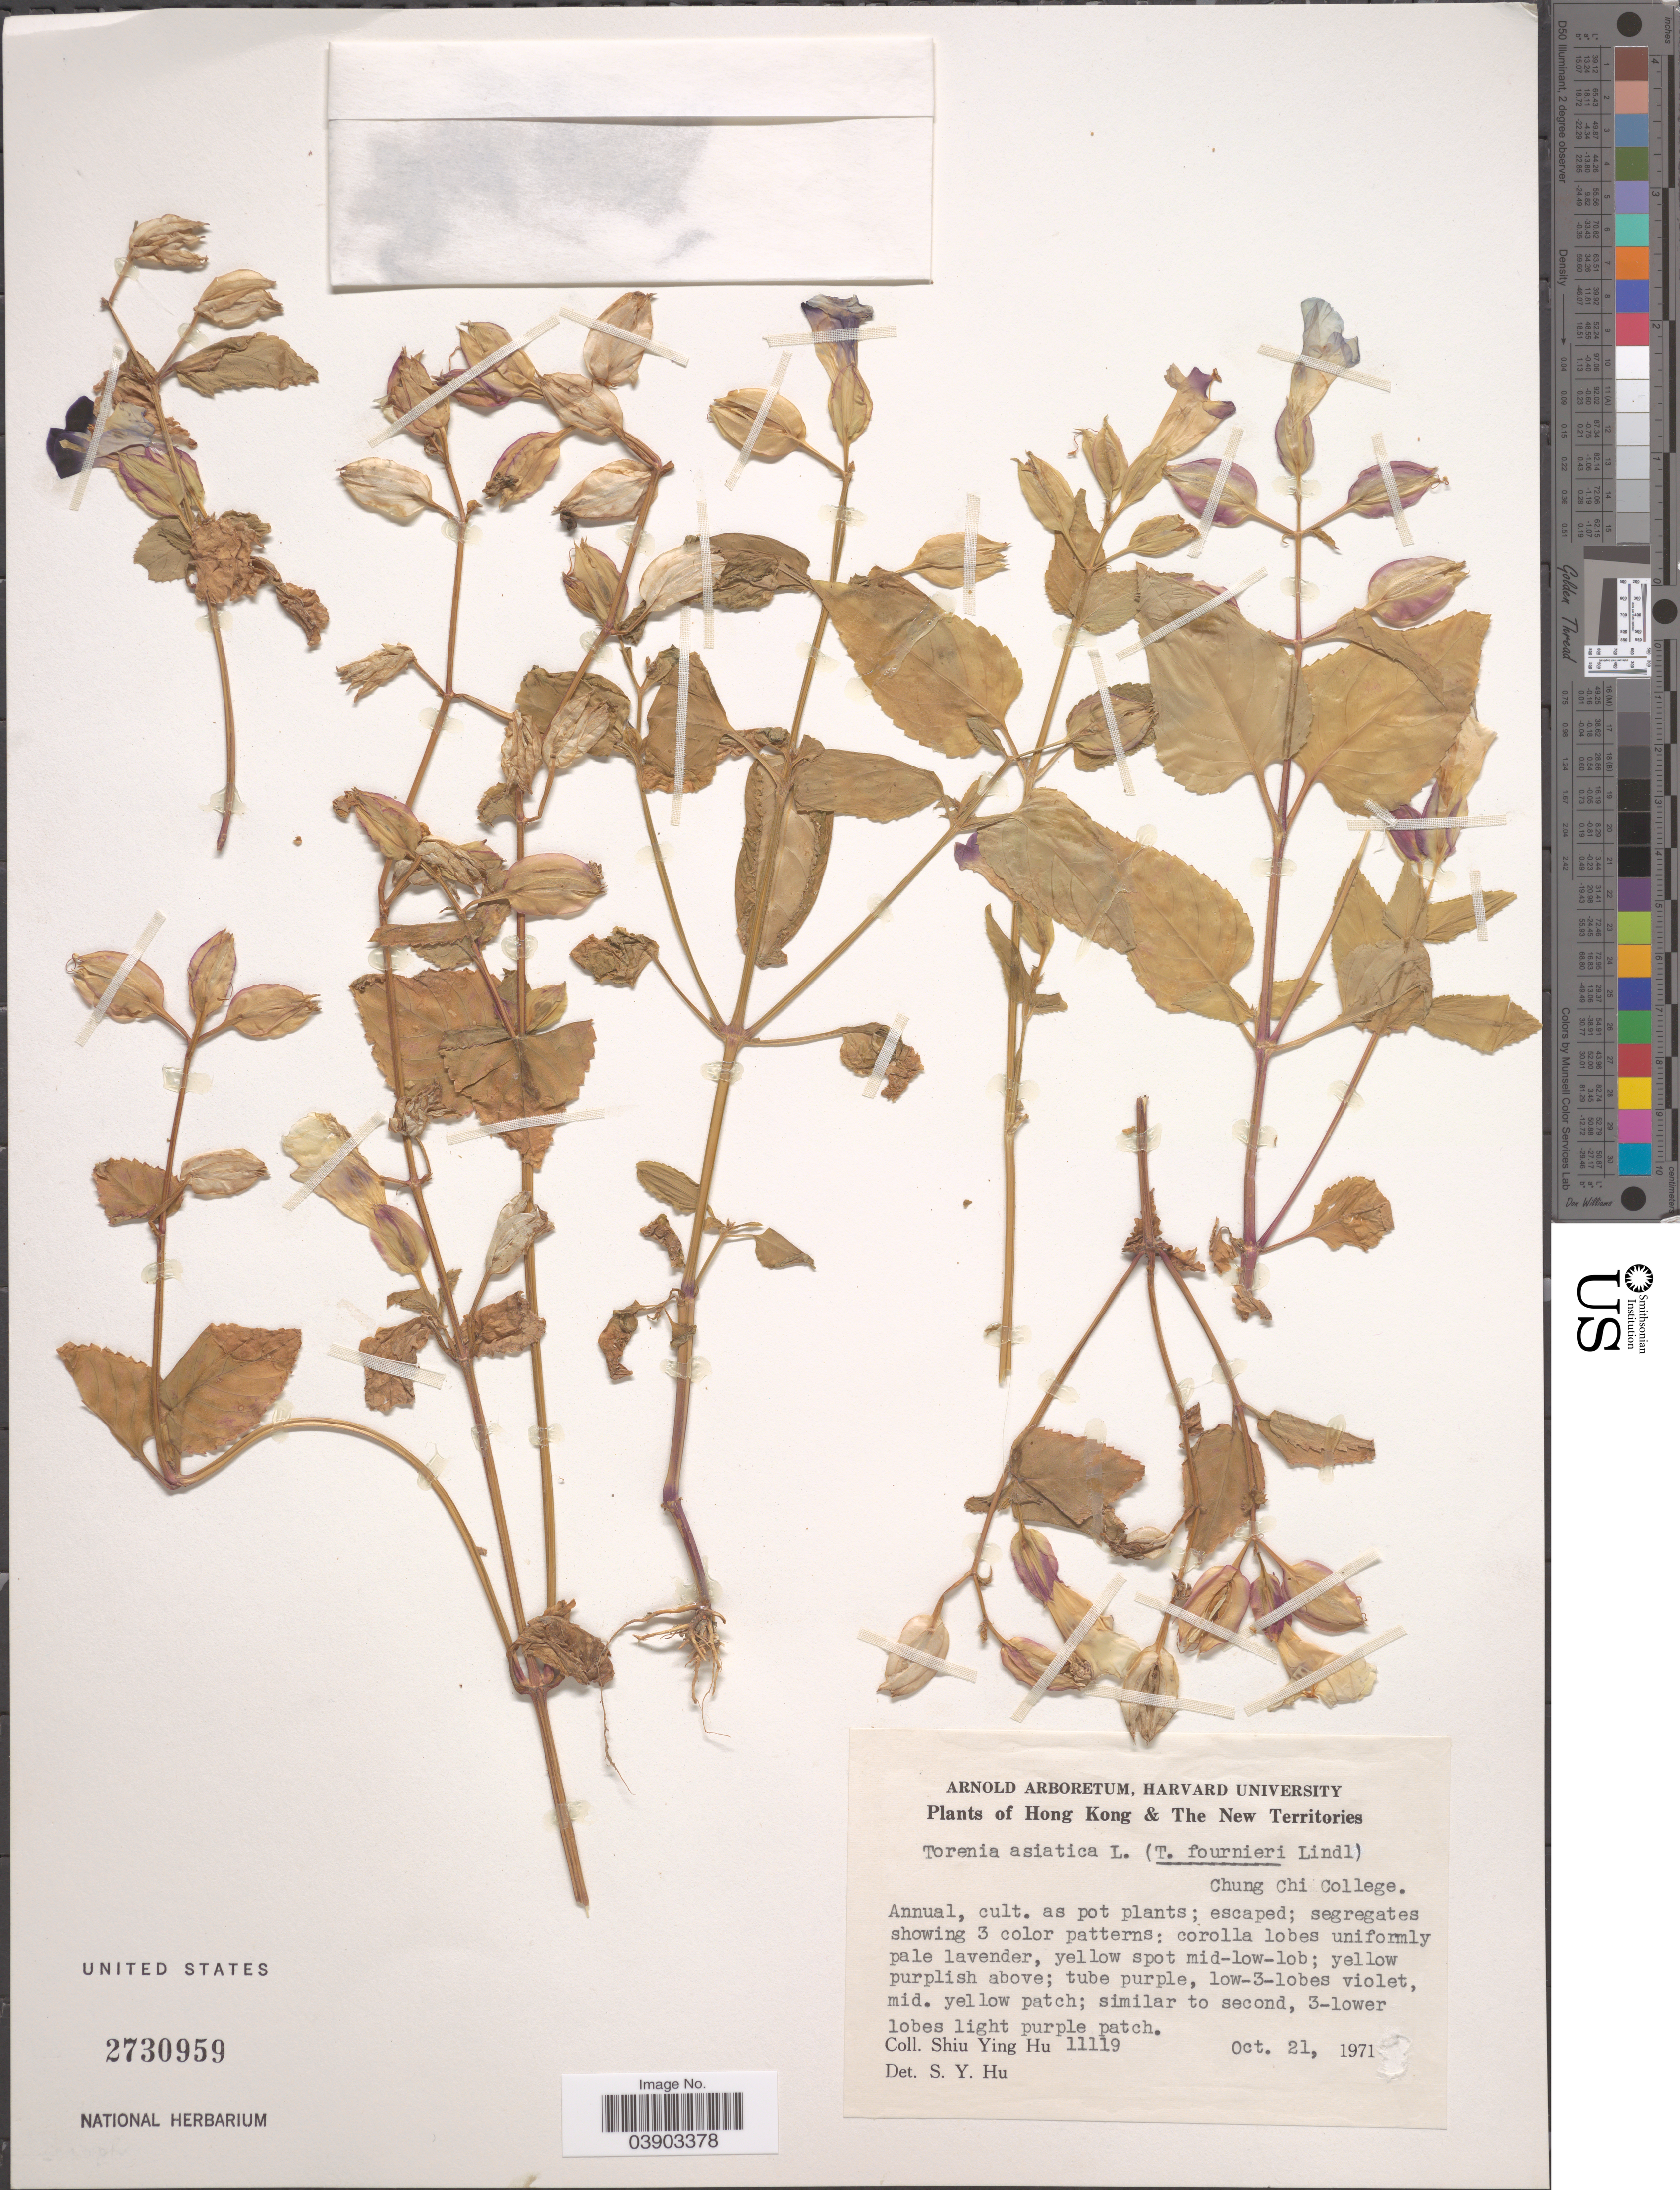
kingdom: Plantae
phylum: Tracheophyta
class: Magnoliopsida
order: Lamiales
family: Linderniaceae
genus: Torenia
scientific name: Torenia fournieri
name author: Linden ex E. Fourn.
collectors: S. Y. Hu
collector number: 11119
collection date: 1971-10-21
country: China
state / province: Hong Kong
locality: Hong Kong & The New Territories [unsure placement] Chung Chi College.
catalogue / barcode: US 2730959